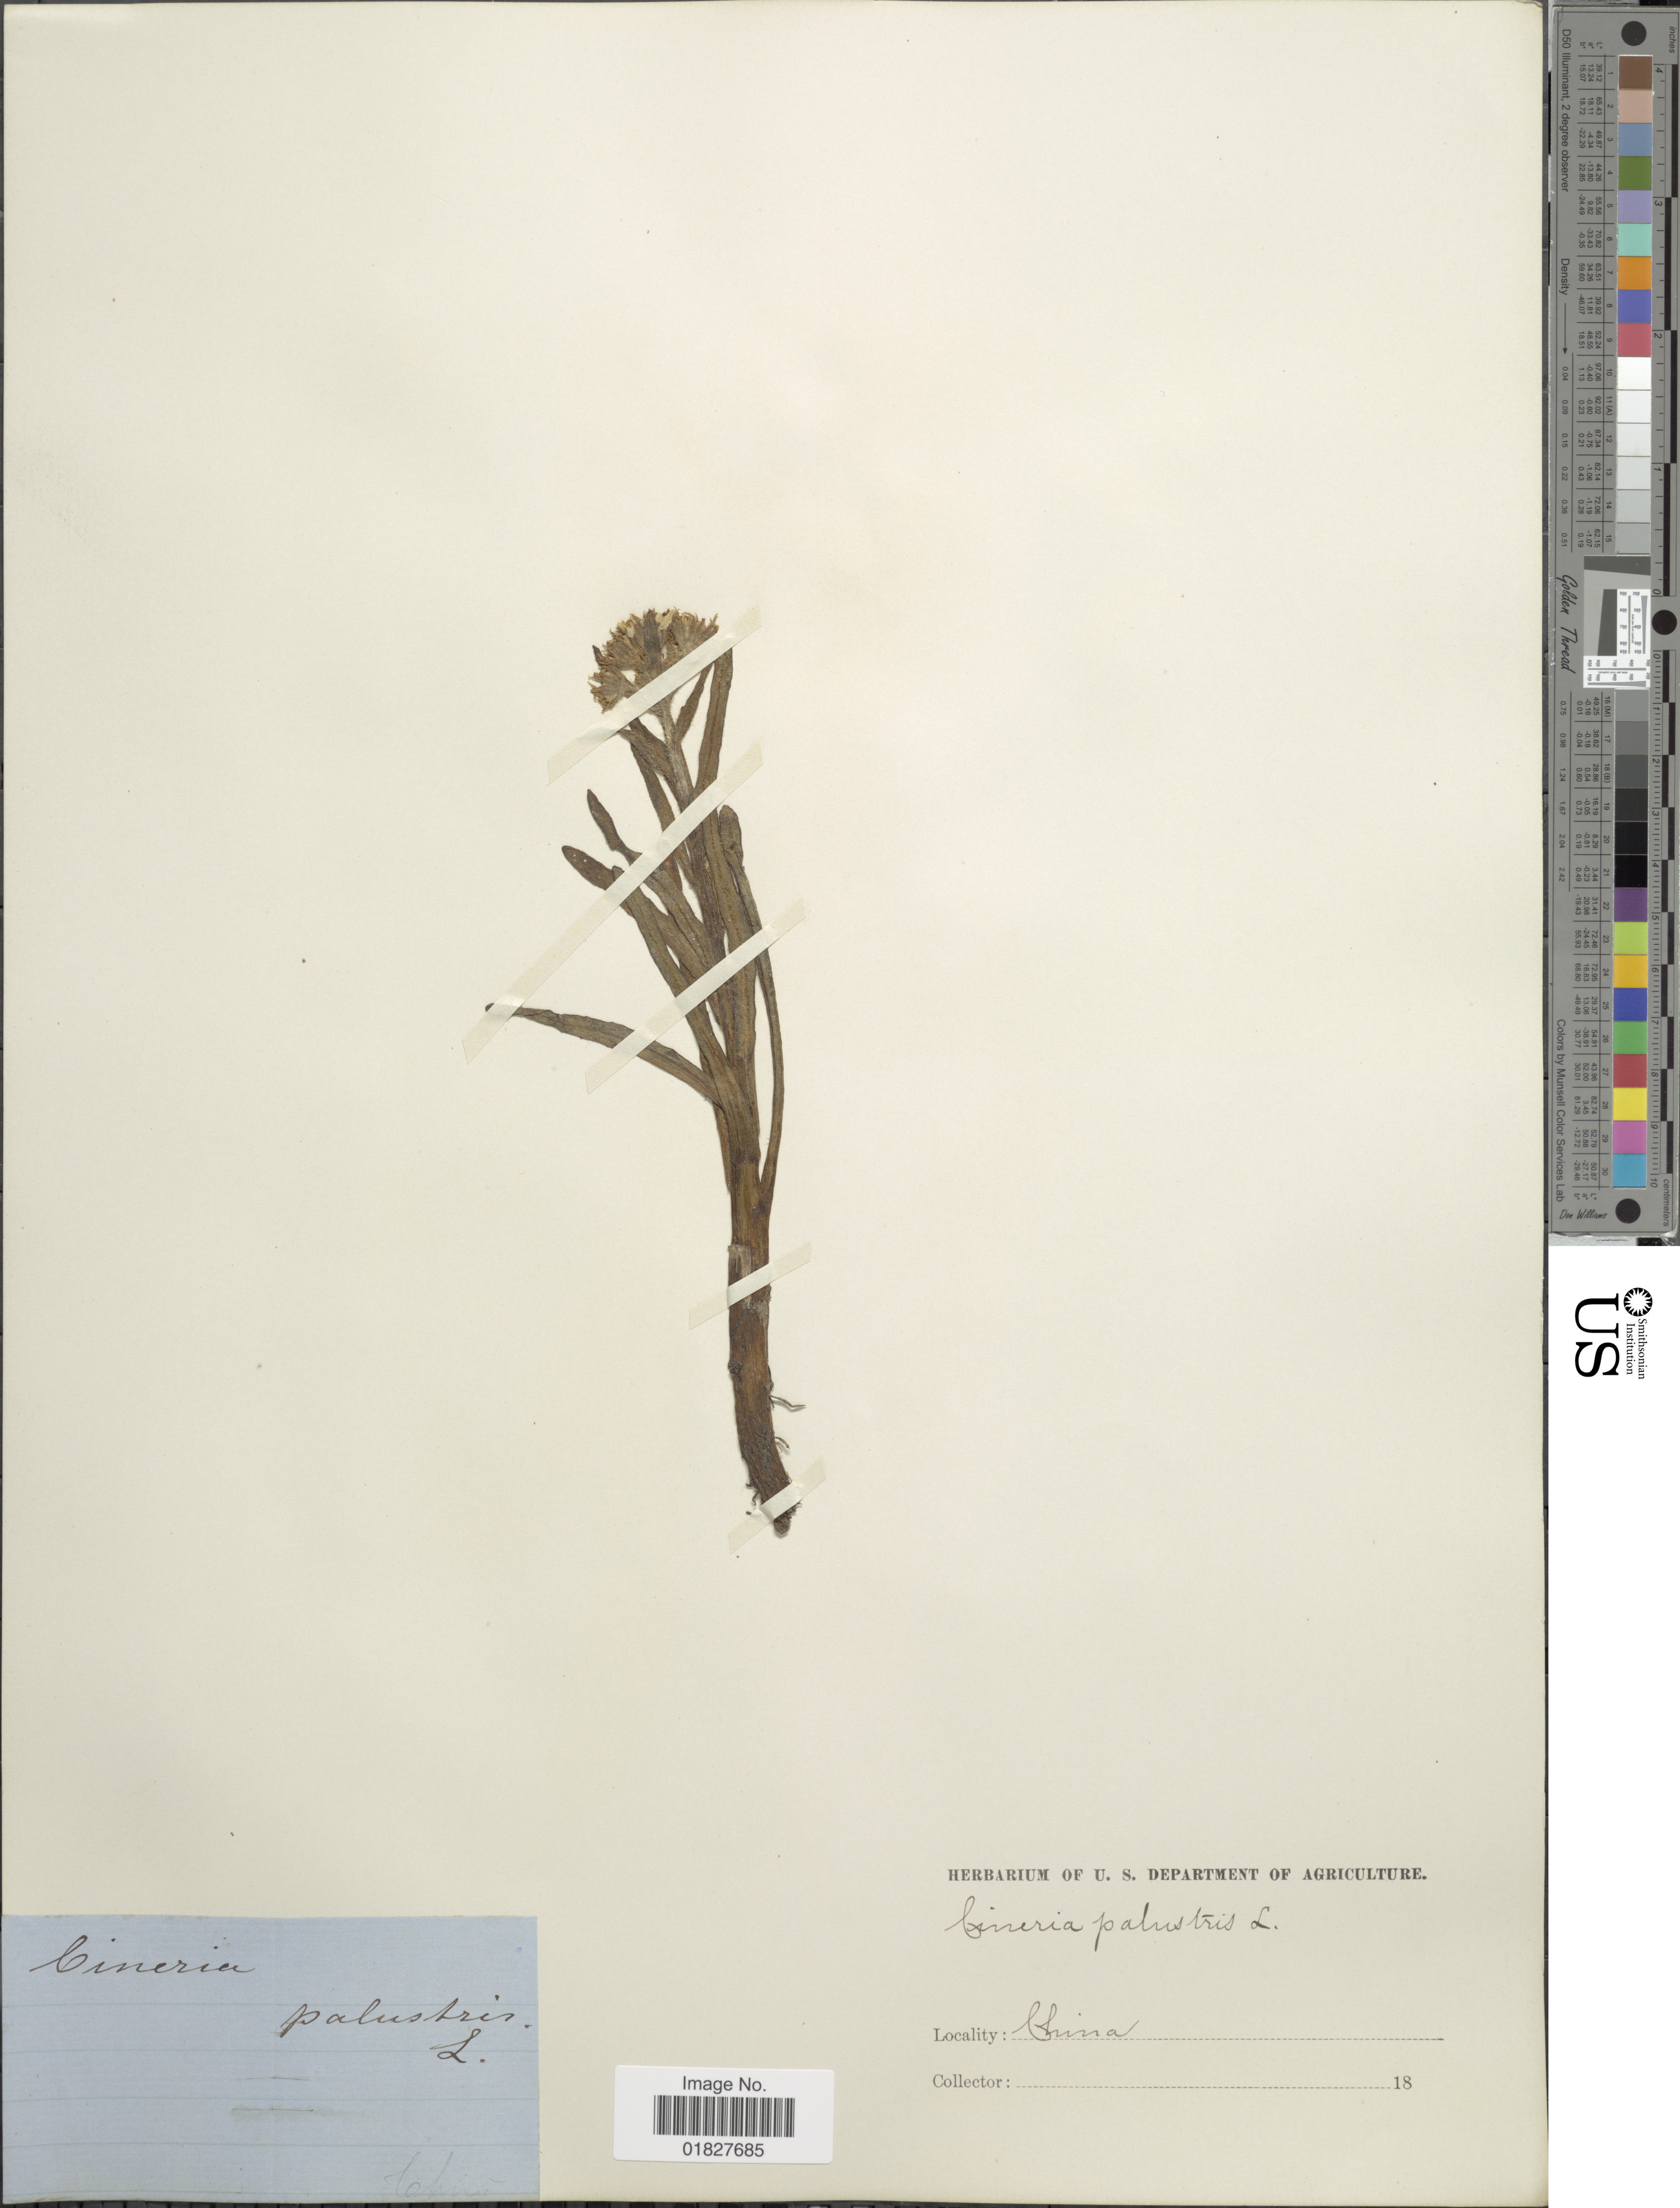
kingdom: Plantae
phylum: Tracheophyta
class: Magnoliopsida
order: Asterales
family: Asteraceae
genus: Cineraria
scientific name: Cineraria palustris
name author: (L.) L.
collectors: ex herb. U. S. Department of Agriculture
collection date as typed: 18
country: China